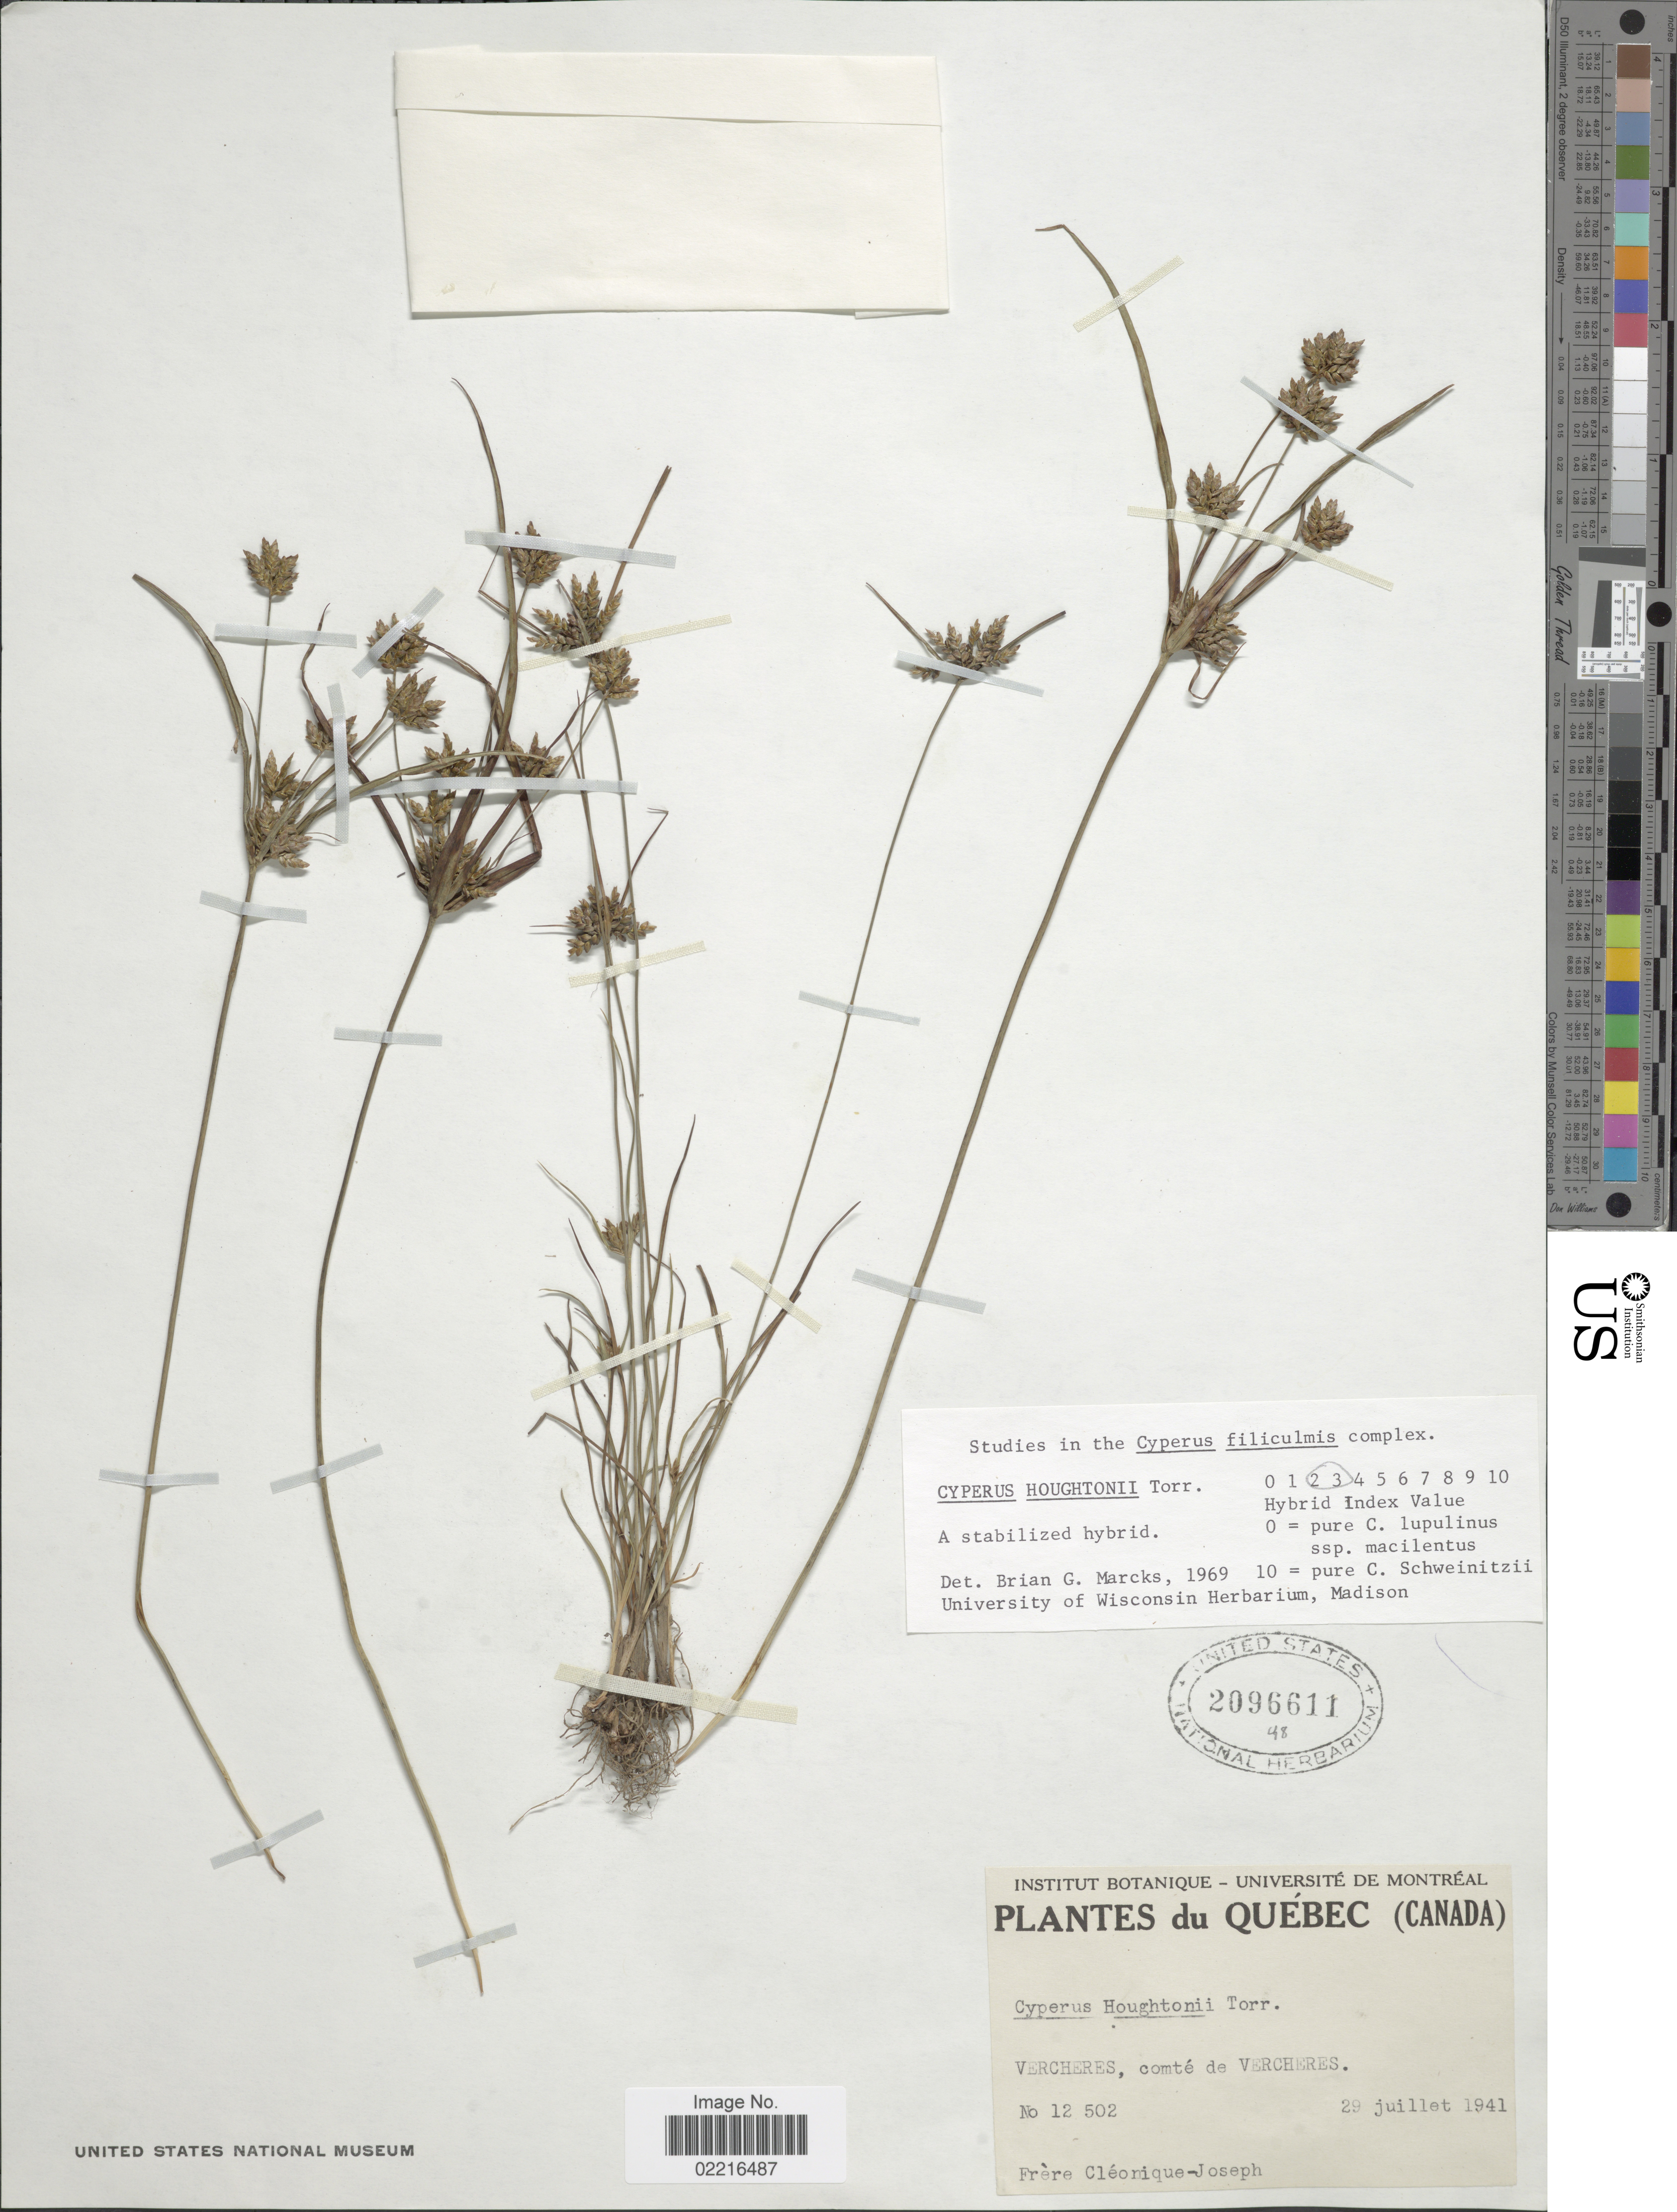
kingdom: Plantae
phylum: Tracheophyta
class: Liliopsida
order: Poales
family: Cyperaceae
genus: Cyperus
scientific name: Cyperus houghtonii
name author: Torr.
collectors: Bro. Cleonique-Joseph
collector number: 12502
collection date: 1941-07-29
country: Canada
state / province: Quebec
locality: Vercheres, comte de Vercheres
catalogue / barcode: US 2096611